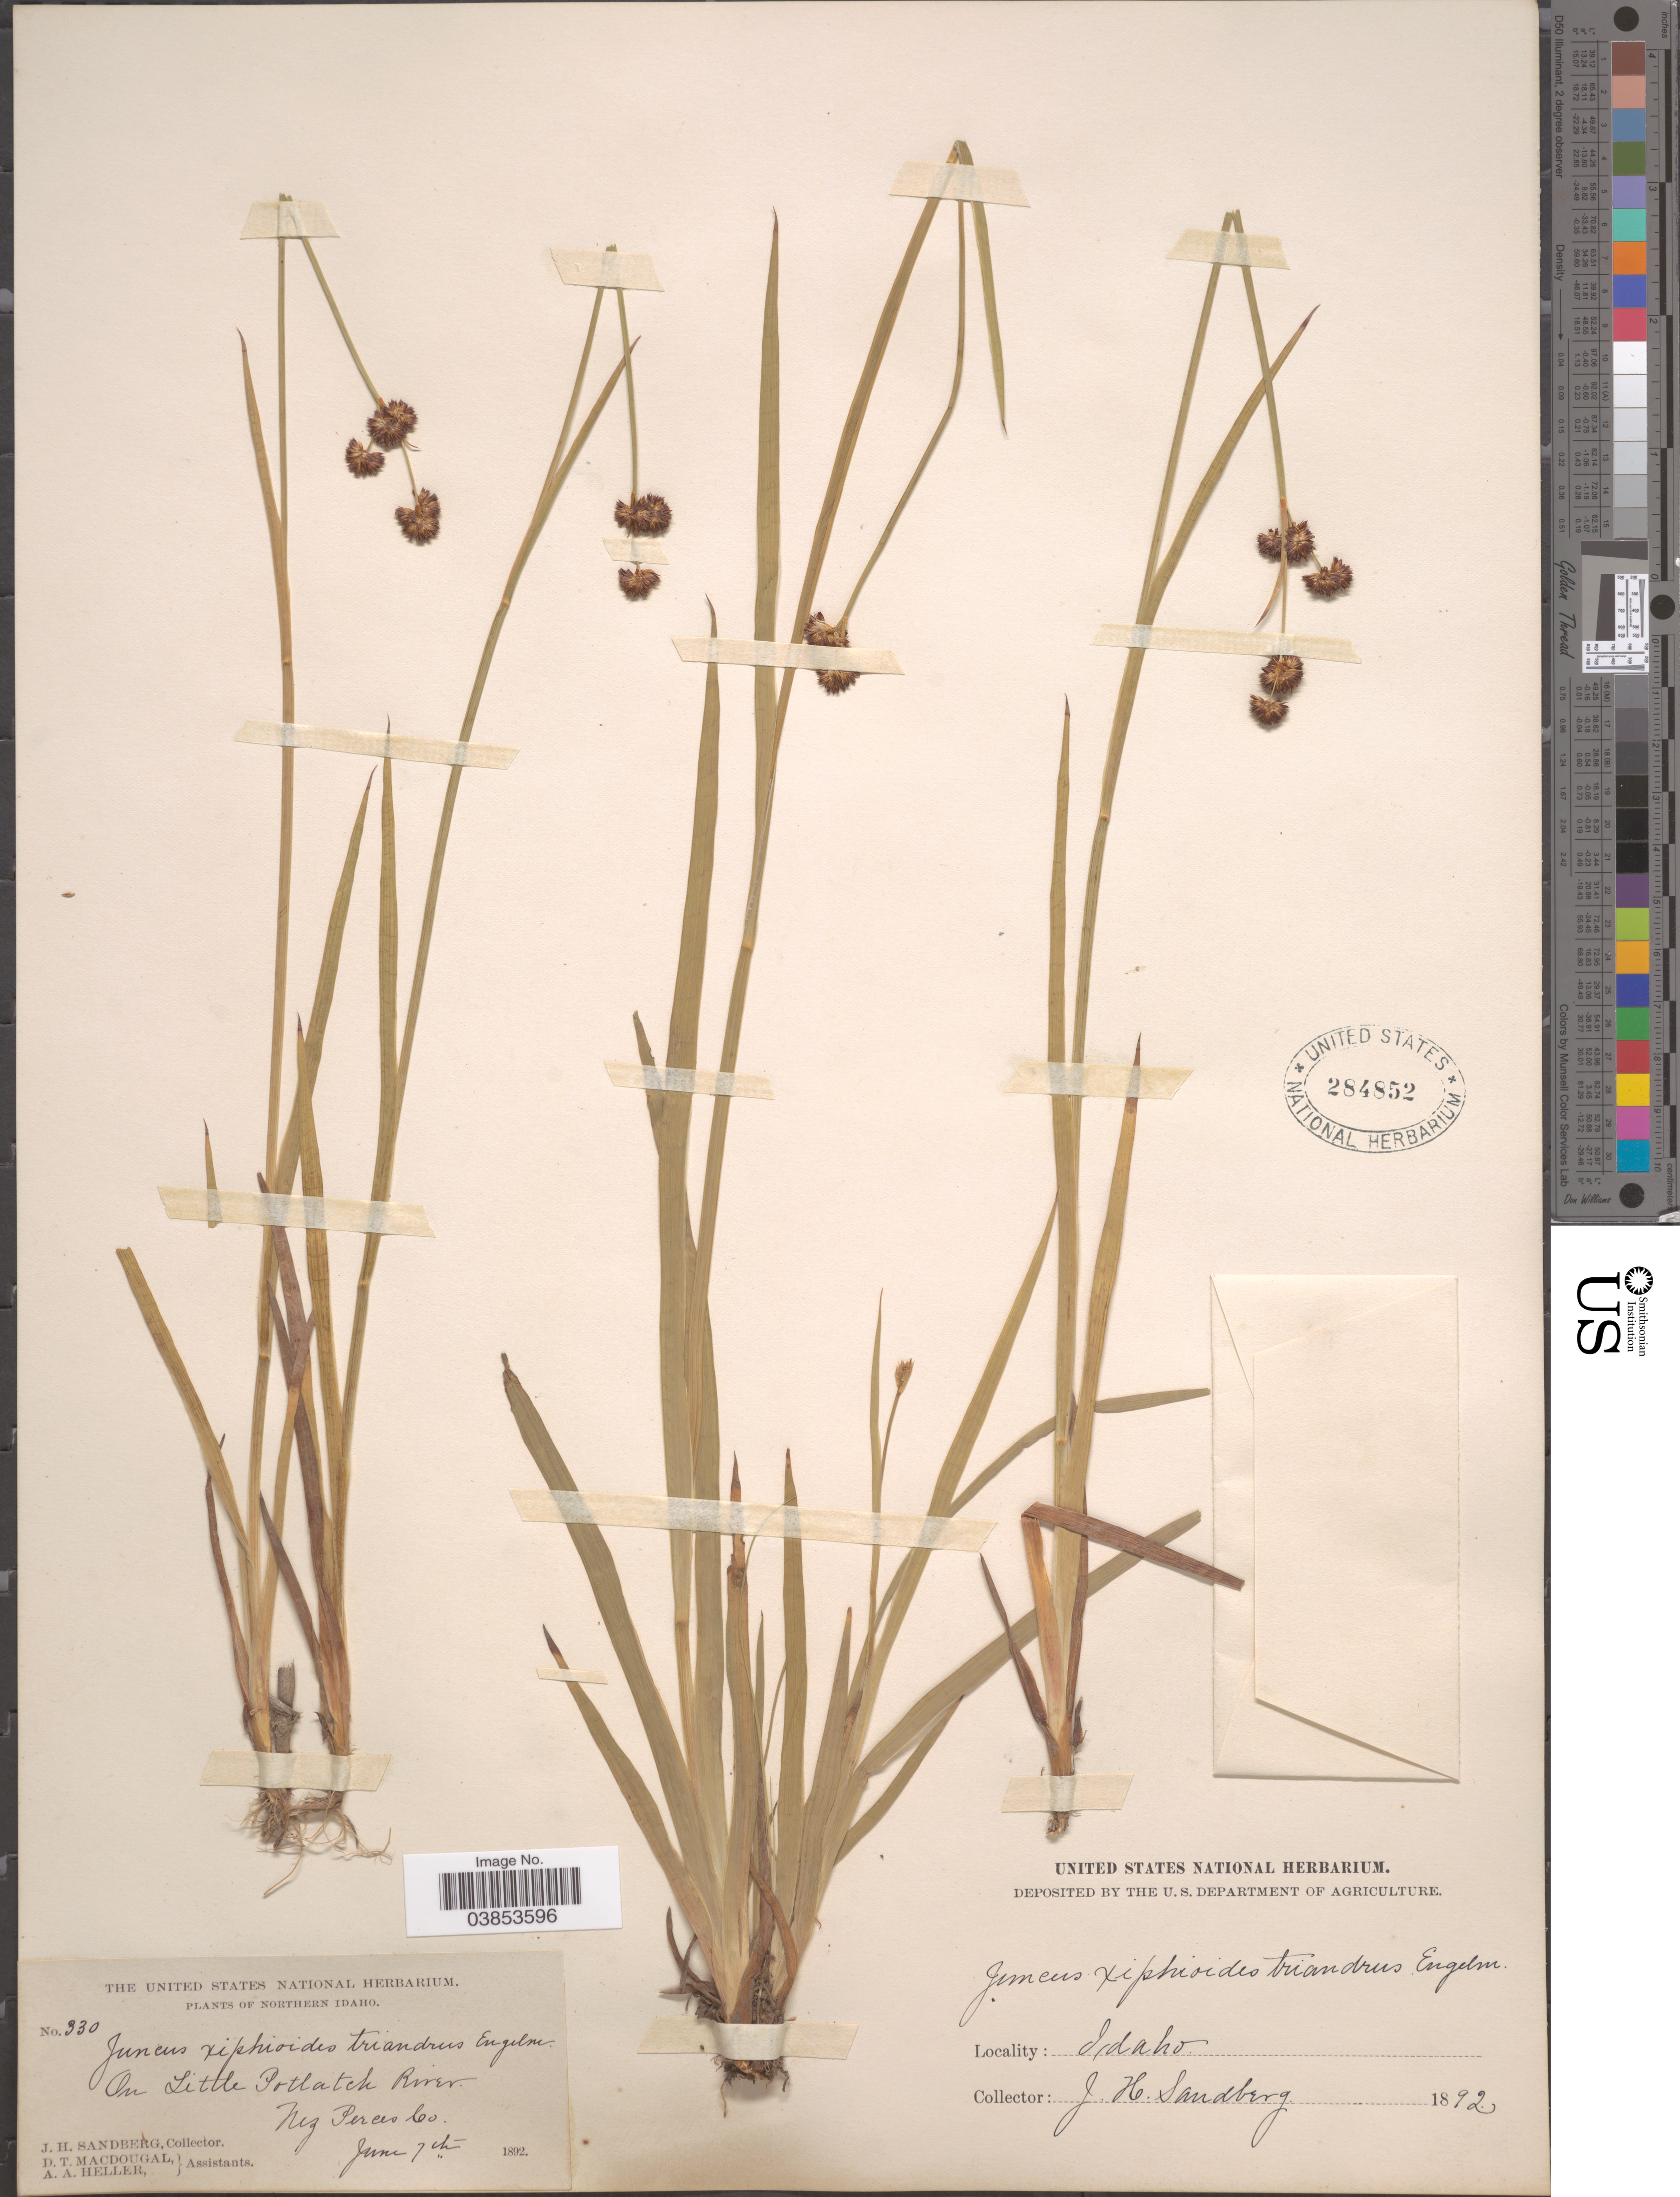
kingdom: Plantae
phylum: Tracheophyta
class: Liliopsida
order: Poales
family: Juncaceae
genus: Juncus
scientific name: Juncus ensifolius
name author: Wikstr.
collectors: J. H. Sandberg, D. T. MacDougal & A. A. Heller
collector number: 330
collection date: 1892-06-07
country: United States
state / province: Idaho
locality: Northern Idaho. On Little Potlatch River, Nez Perces Co.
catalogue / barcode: US 284852